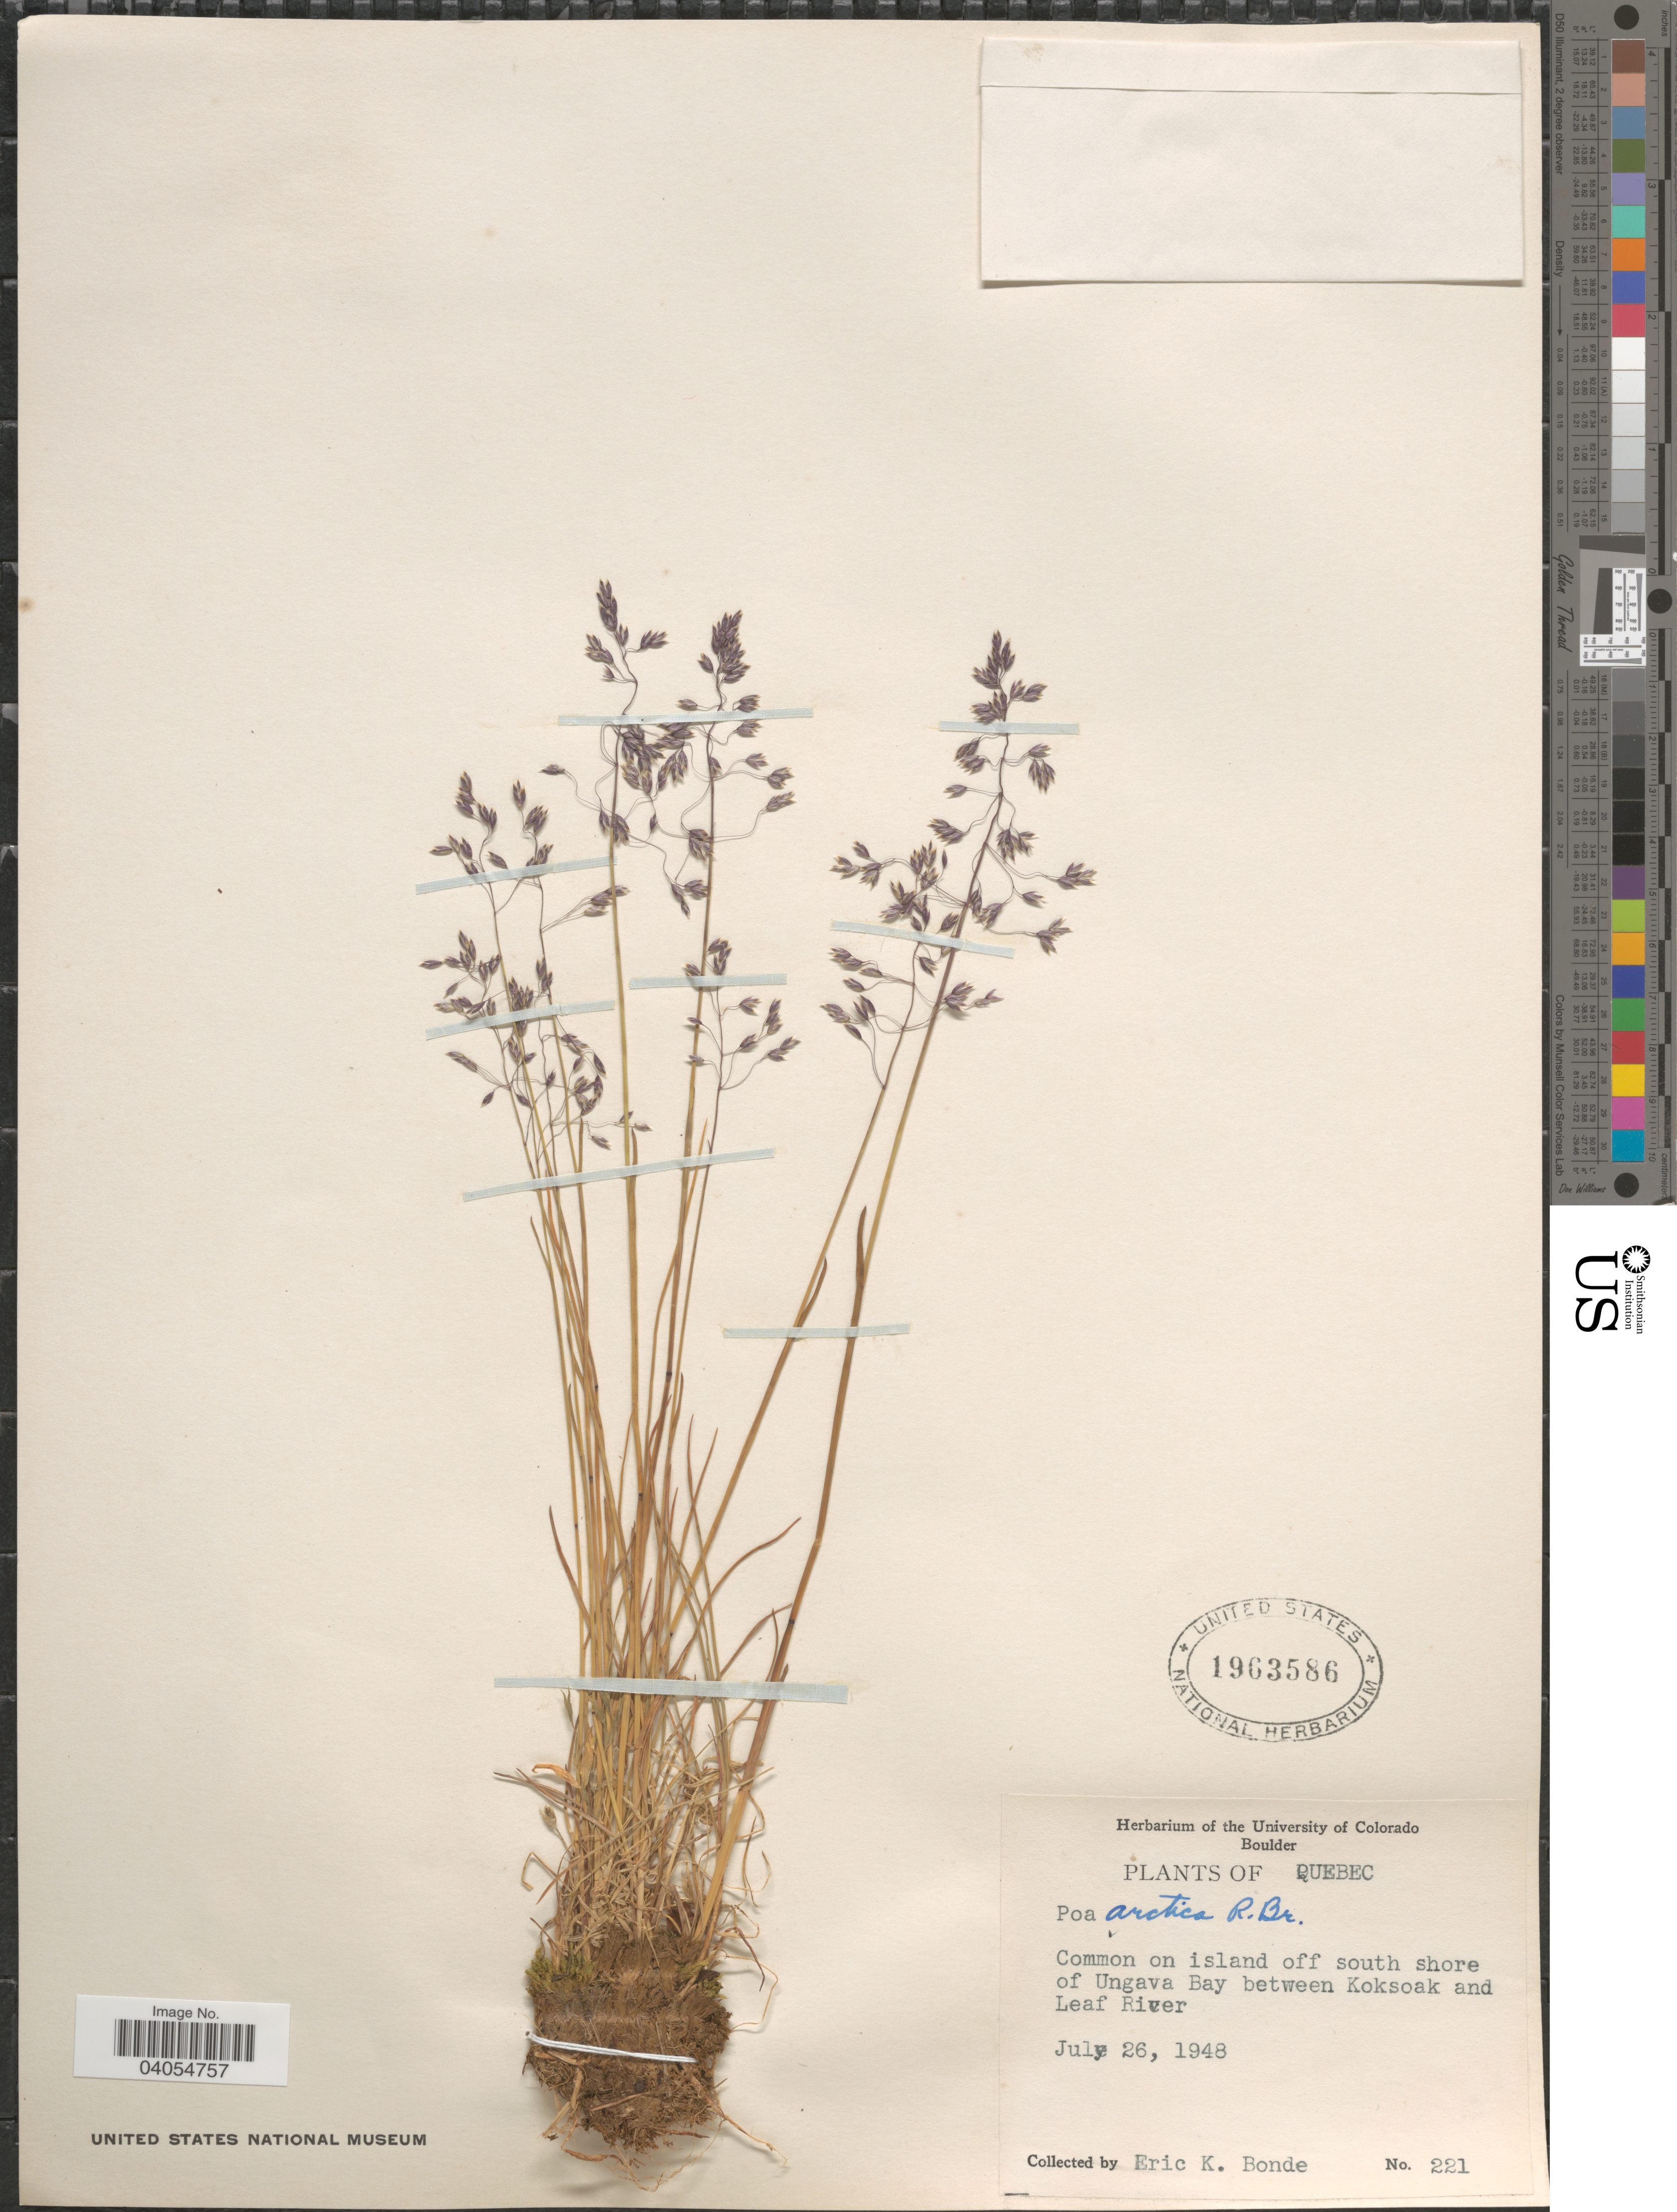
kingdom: Plantae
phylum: Tracheophyta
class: Liliopsida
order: Poales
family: Poaceae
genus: Poa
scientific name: Poa arctica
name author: R. Br.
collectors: E. Bonde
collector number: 221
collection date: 1948-07-26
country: Canada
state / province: Quebec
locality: On island off south shore of Ungava Bay between Koksoak and Leaf River.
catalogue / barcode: US 1963586